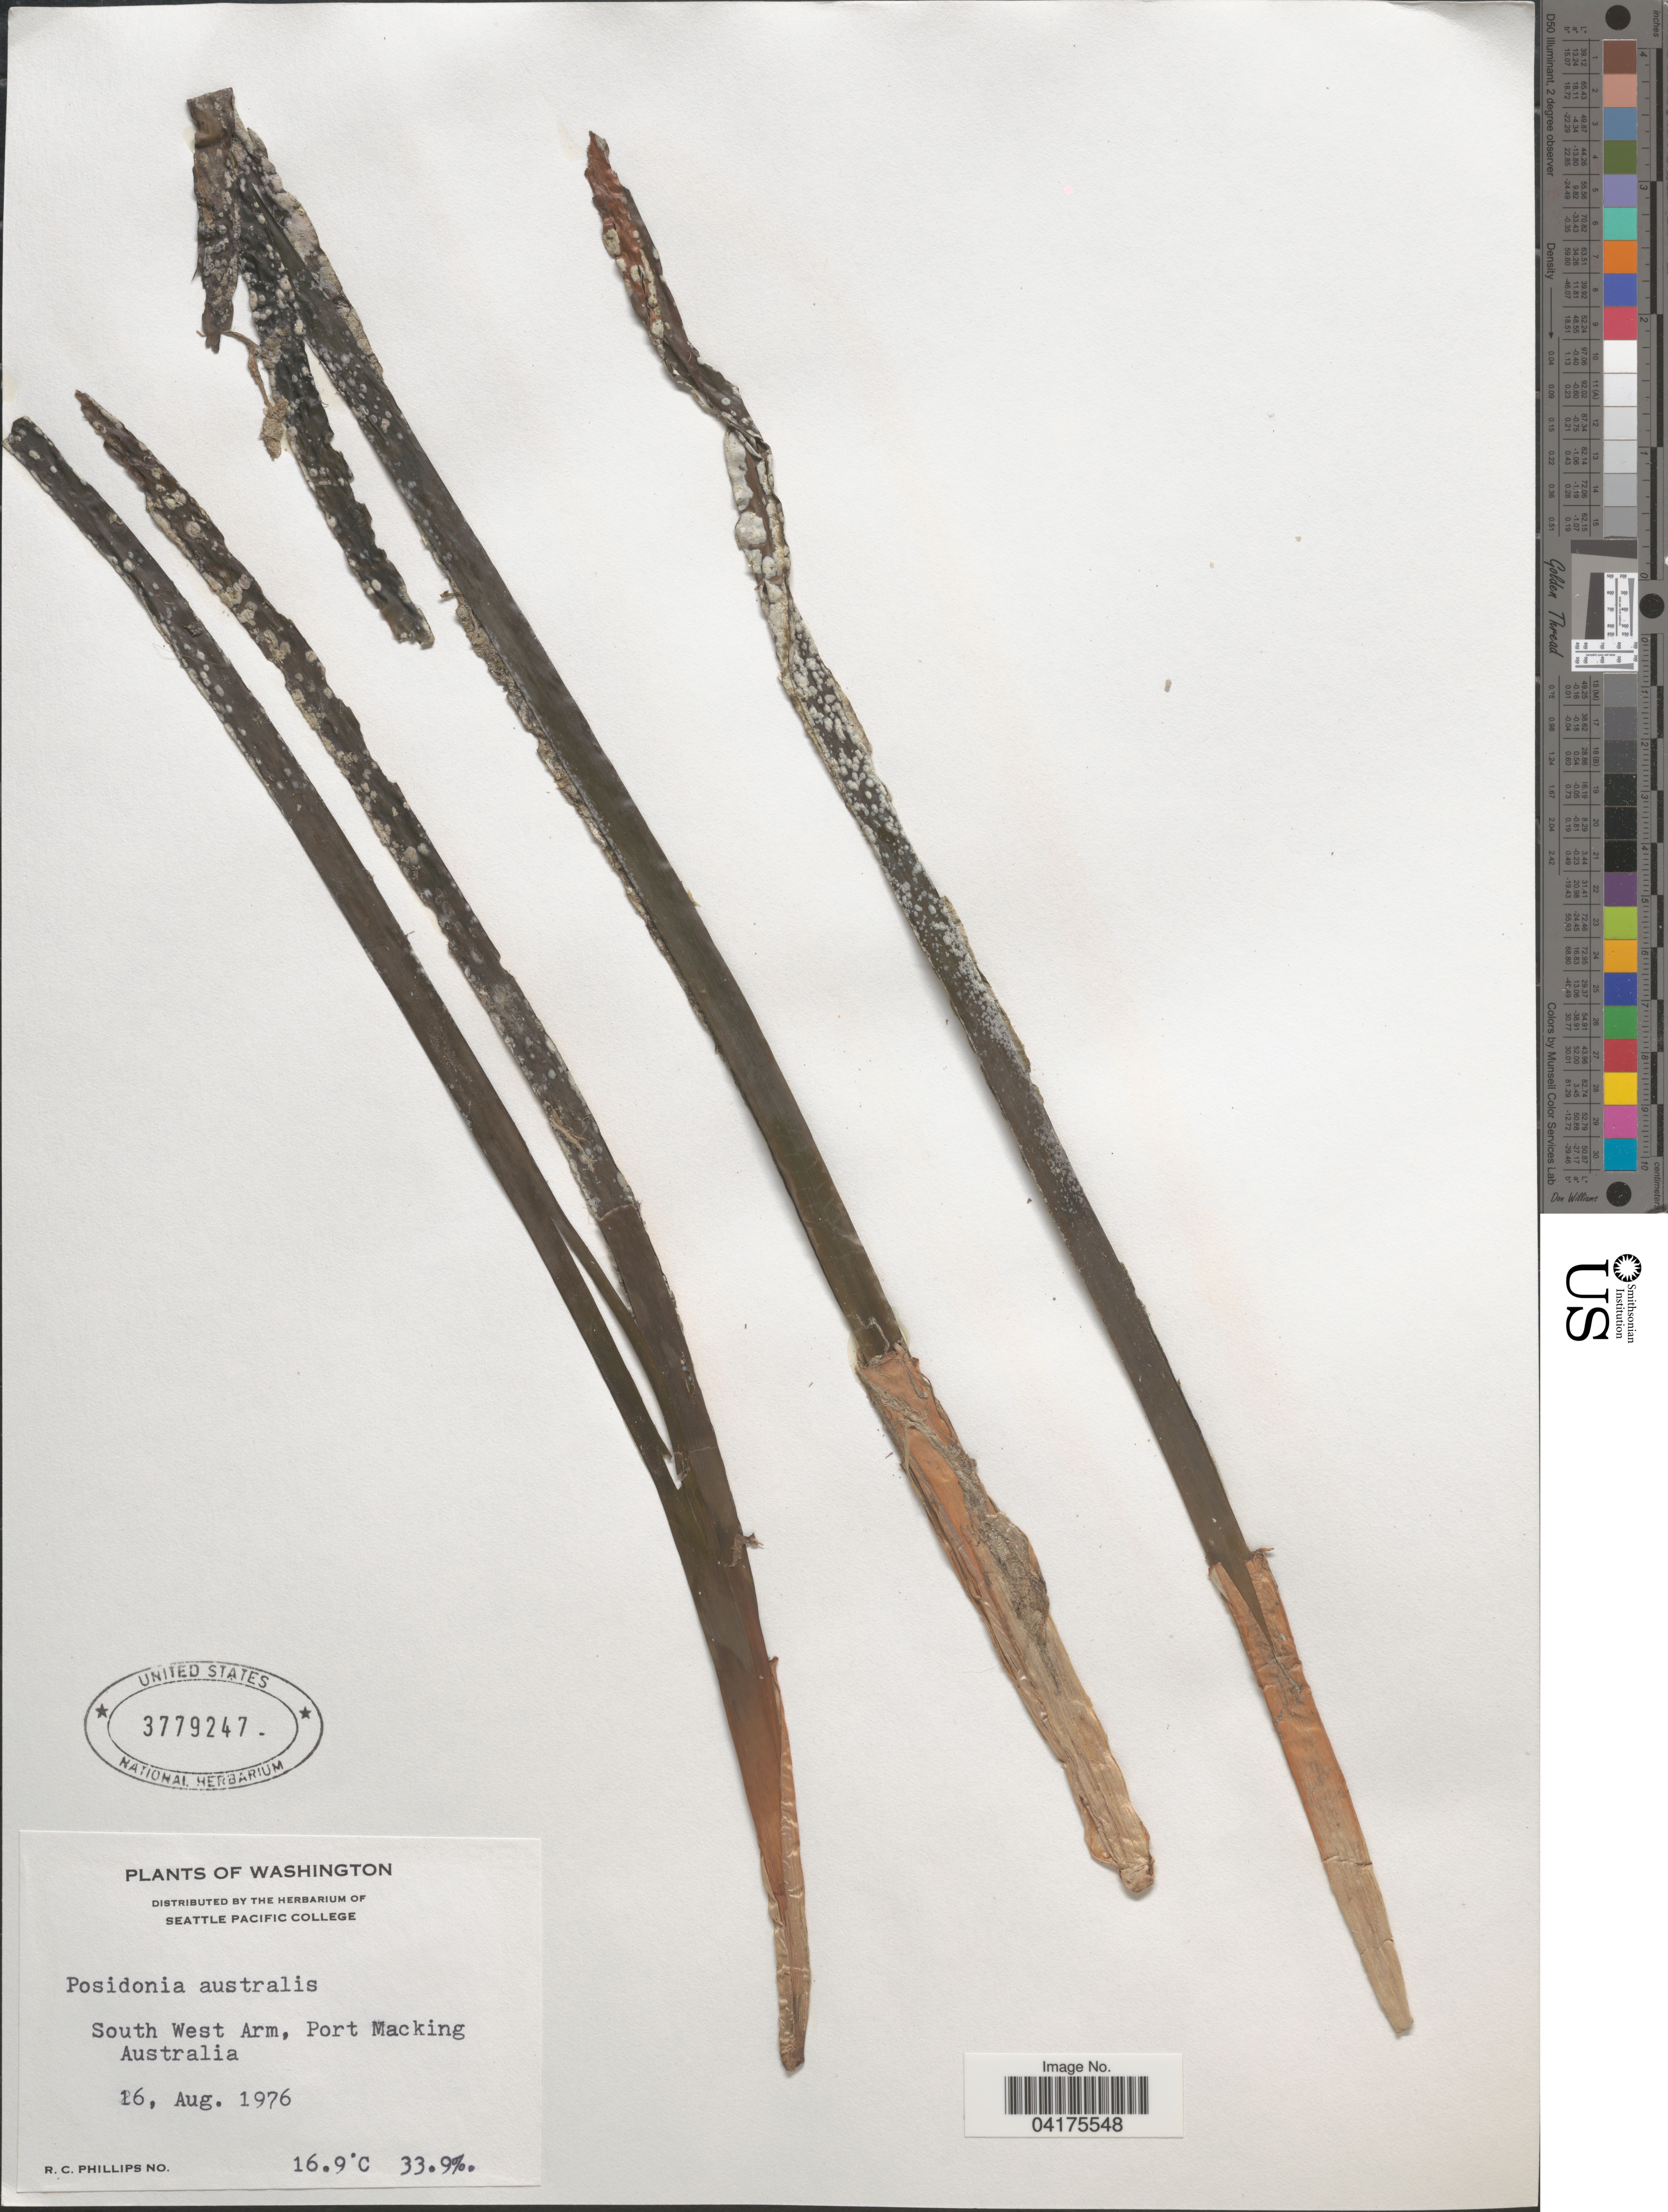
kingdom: Plantae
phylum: Tracheophyta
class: Liliopsida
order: Alismatales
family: Posidoniaceae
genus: Posidonia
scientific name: Posidonia australis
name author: Hook. f.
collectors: R. C. Phillips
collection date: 1976-08-16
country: Australia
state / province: New South Wales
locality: South West Arm, Port Macking [= Port Hacking].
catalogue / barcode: US 3779247